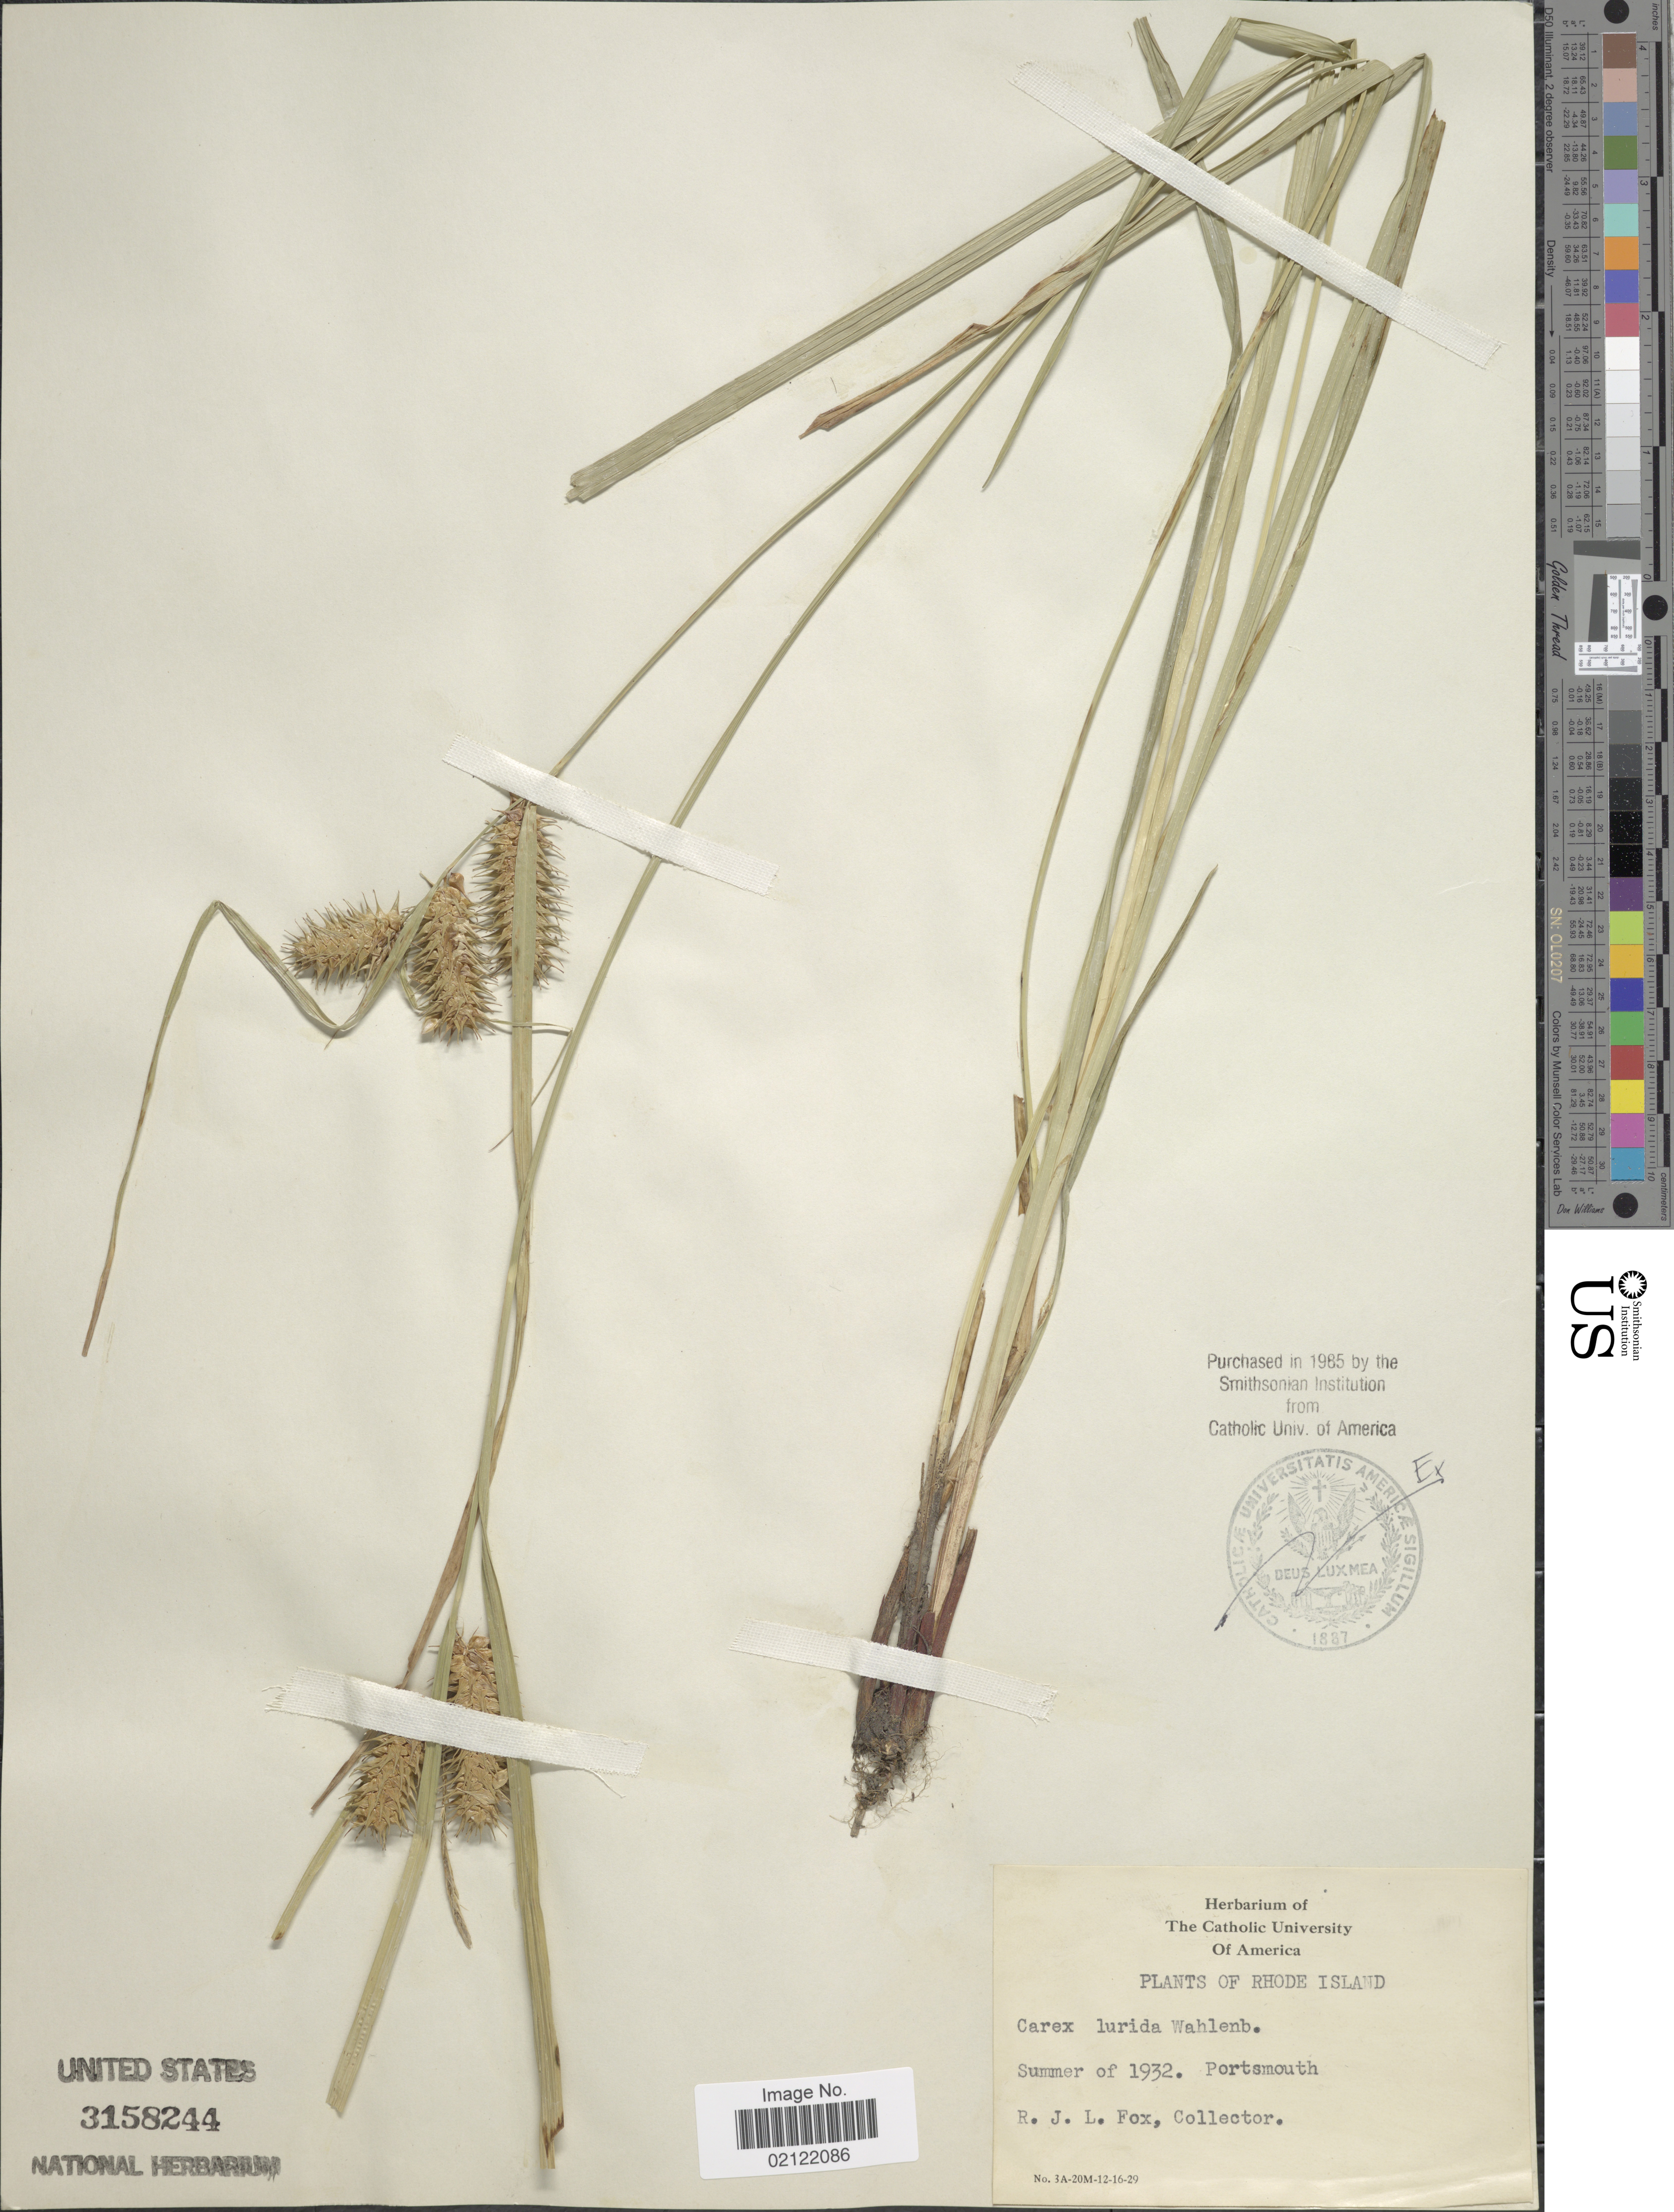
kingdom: Plantae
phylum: Tracheophyta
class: Liliopsida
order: Poales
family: Cyperaceae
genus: Carex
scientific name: Carex lurida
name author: Wahlenb.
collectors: R. Fox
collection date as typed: Summer of 1932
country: United States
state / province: Rhode Island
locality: Portsmouth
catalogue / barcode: US 3158244